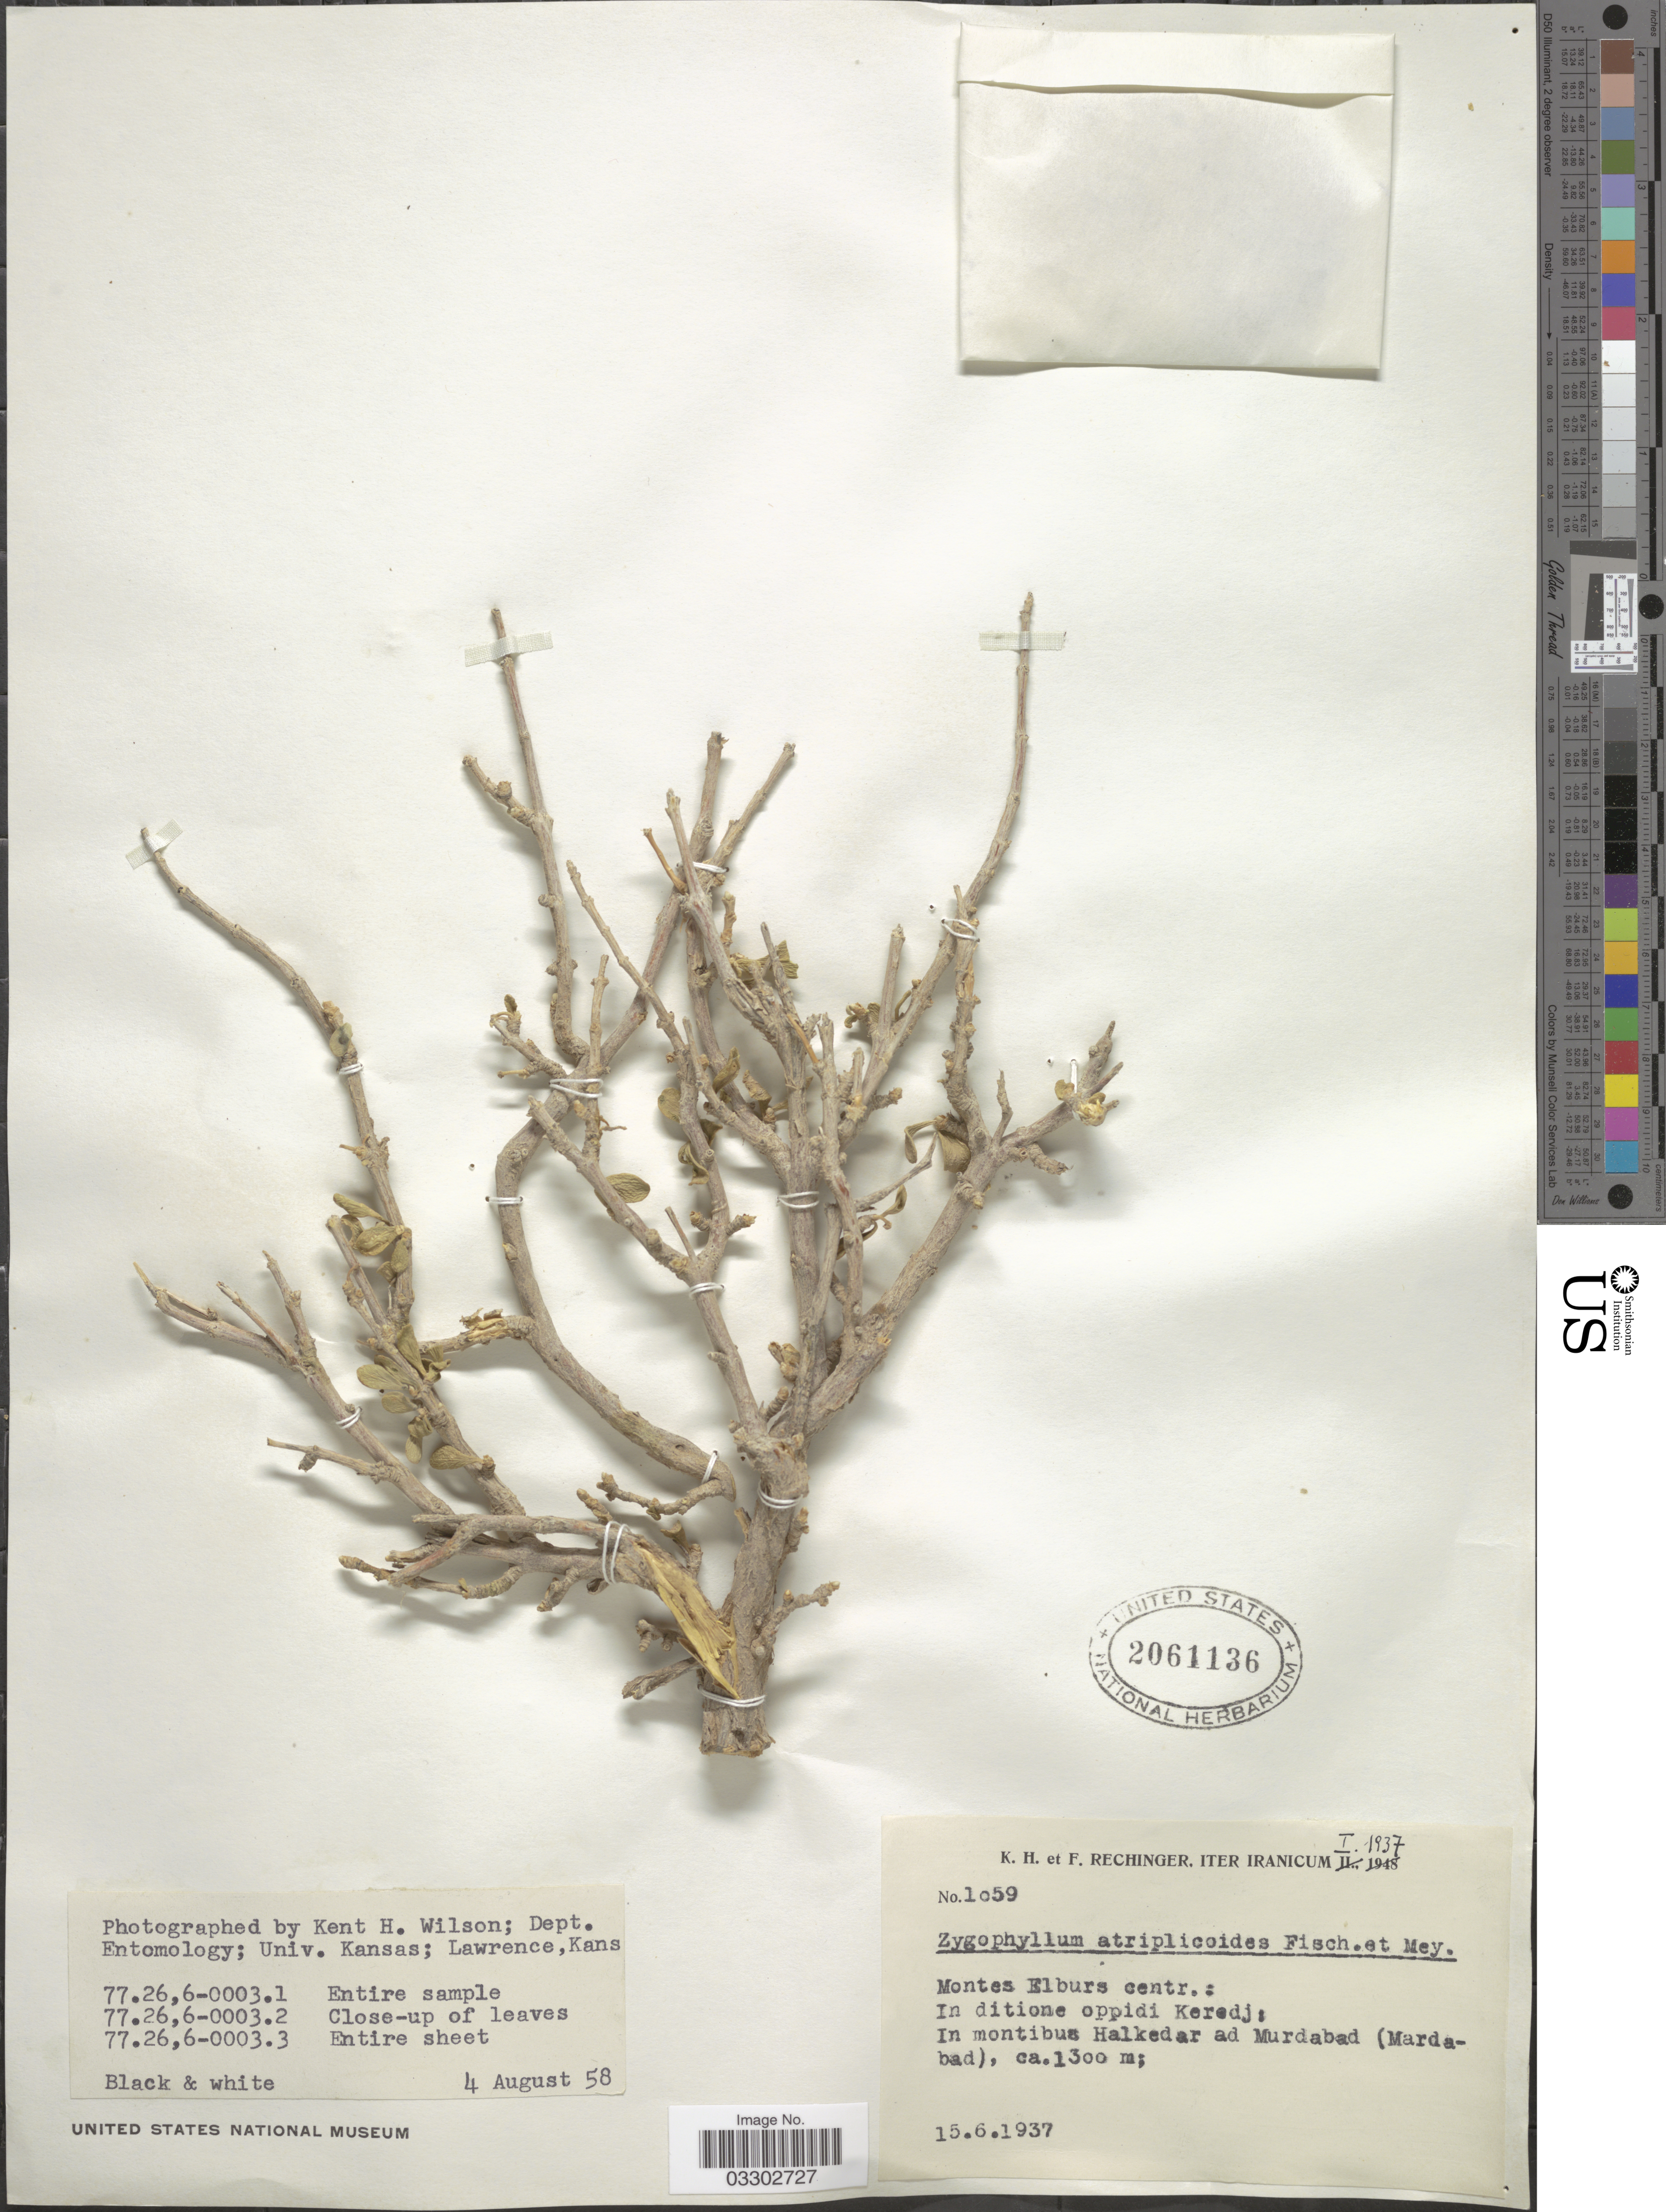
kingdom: Plantae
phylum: Tracheophyta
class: Magnoliopsida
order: Zygophyllales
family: Zygophyllaceae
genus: Zygophyllum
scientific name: Zygophyllum atriplicoides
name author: Fisch. & C.A. Mey.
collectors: K. H. Rechinger & F. Rechinger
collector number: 1059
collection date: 1937-06-15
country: Iran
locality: Montes Elburs centr.: In ditione oppidi Keredj: In montibus Halkedar ad Murdabad (Mardabad).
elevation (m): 1300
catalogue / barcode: US 2061136